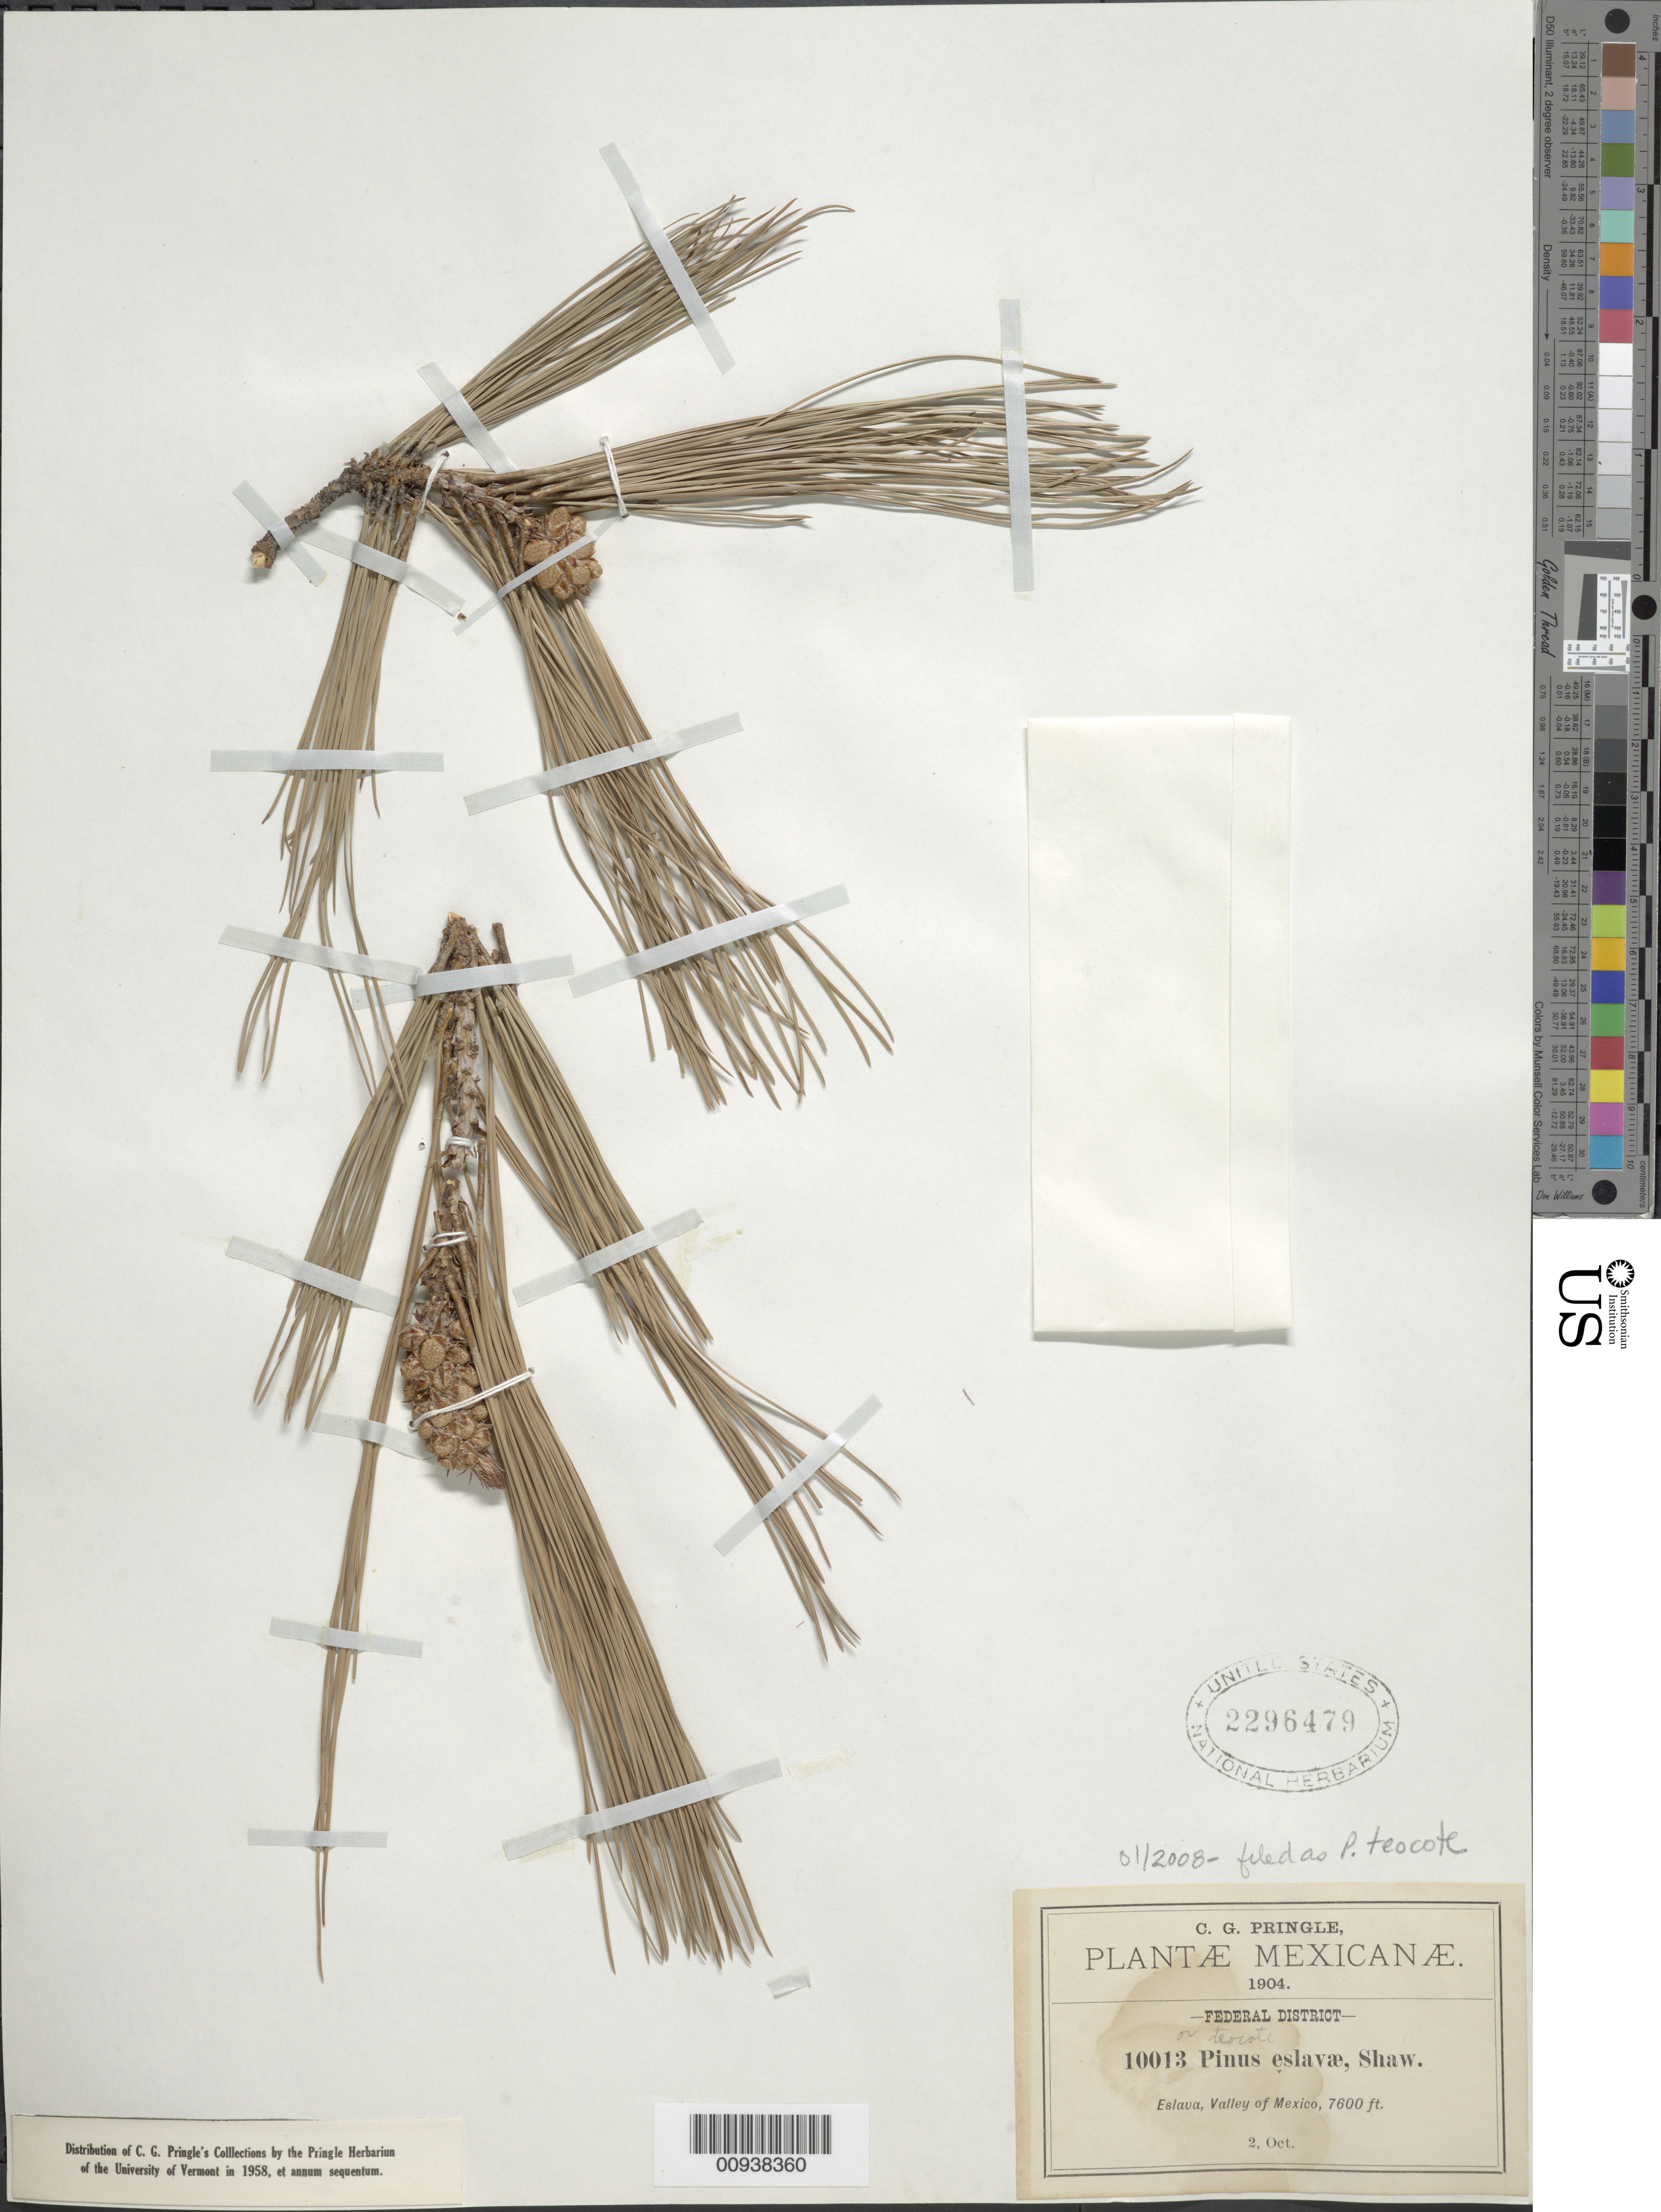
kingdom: Plantae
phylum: Tracheophyta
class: Pinopsida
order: Pinales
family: Pinaceae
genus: Pinus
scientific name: Pinus teocote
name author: Schltdl. & Cham.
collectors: C. G. Pringle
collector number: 10013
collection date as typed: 02 Oct 1904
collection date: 1904-10-02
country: Mexico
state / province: Distrito Federal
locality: Eslava, Valley of Mexico.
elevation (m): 2316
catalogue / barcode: US 2296479